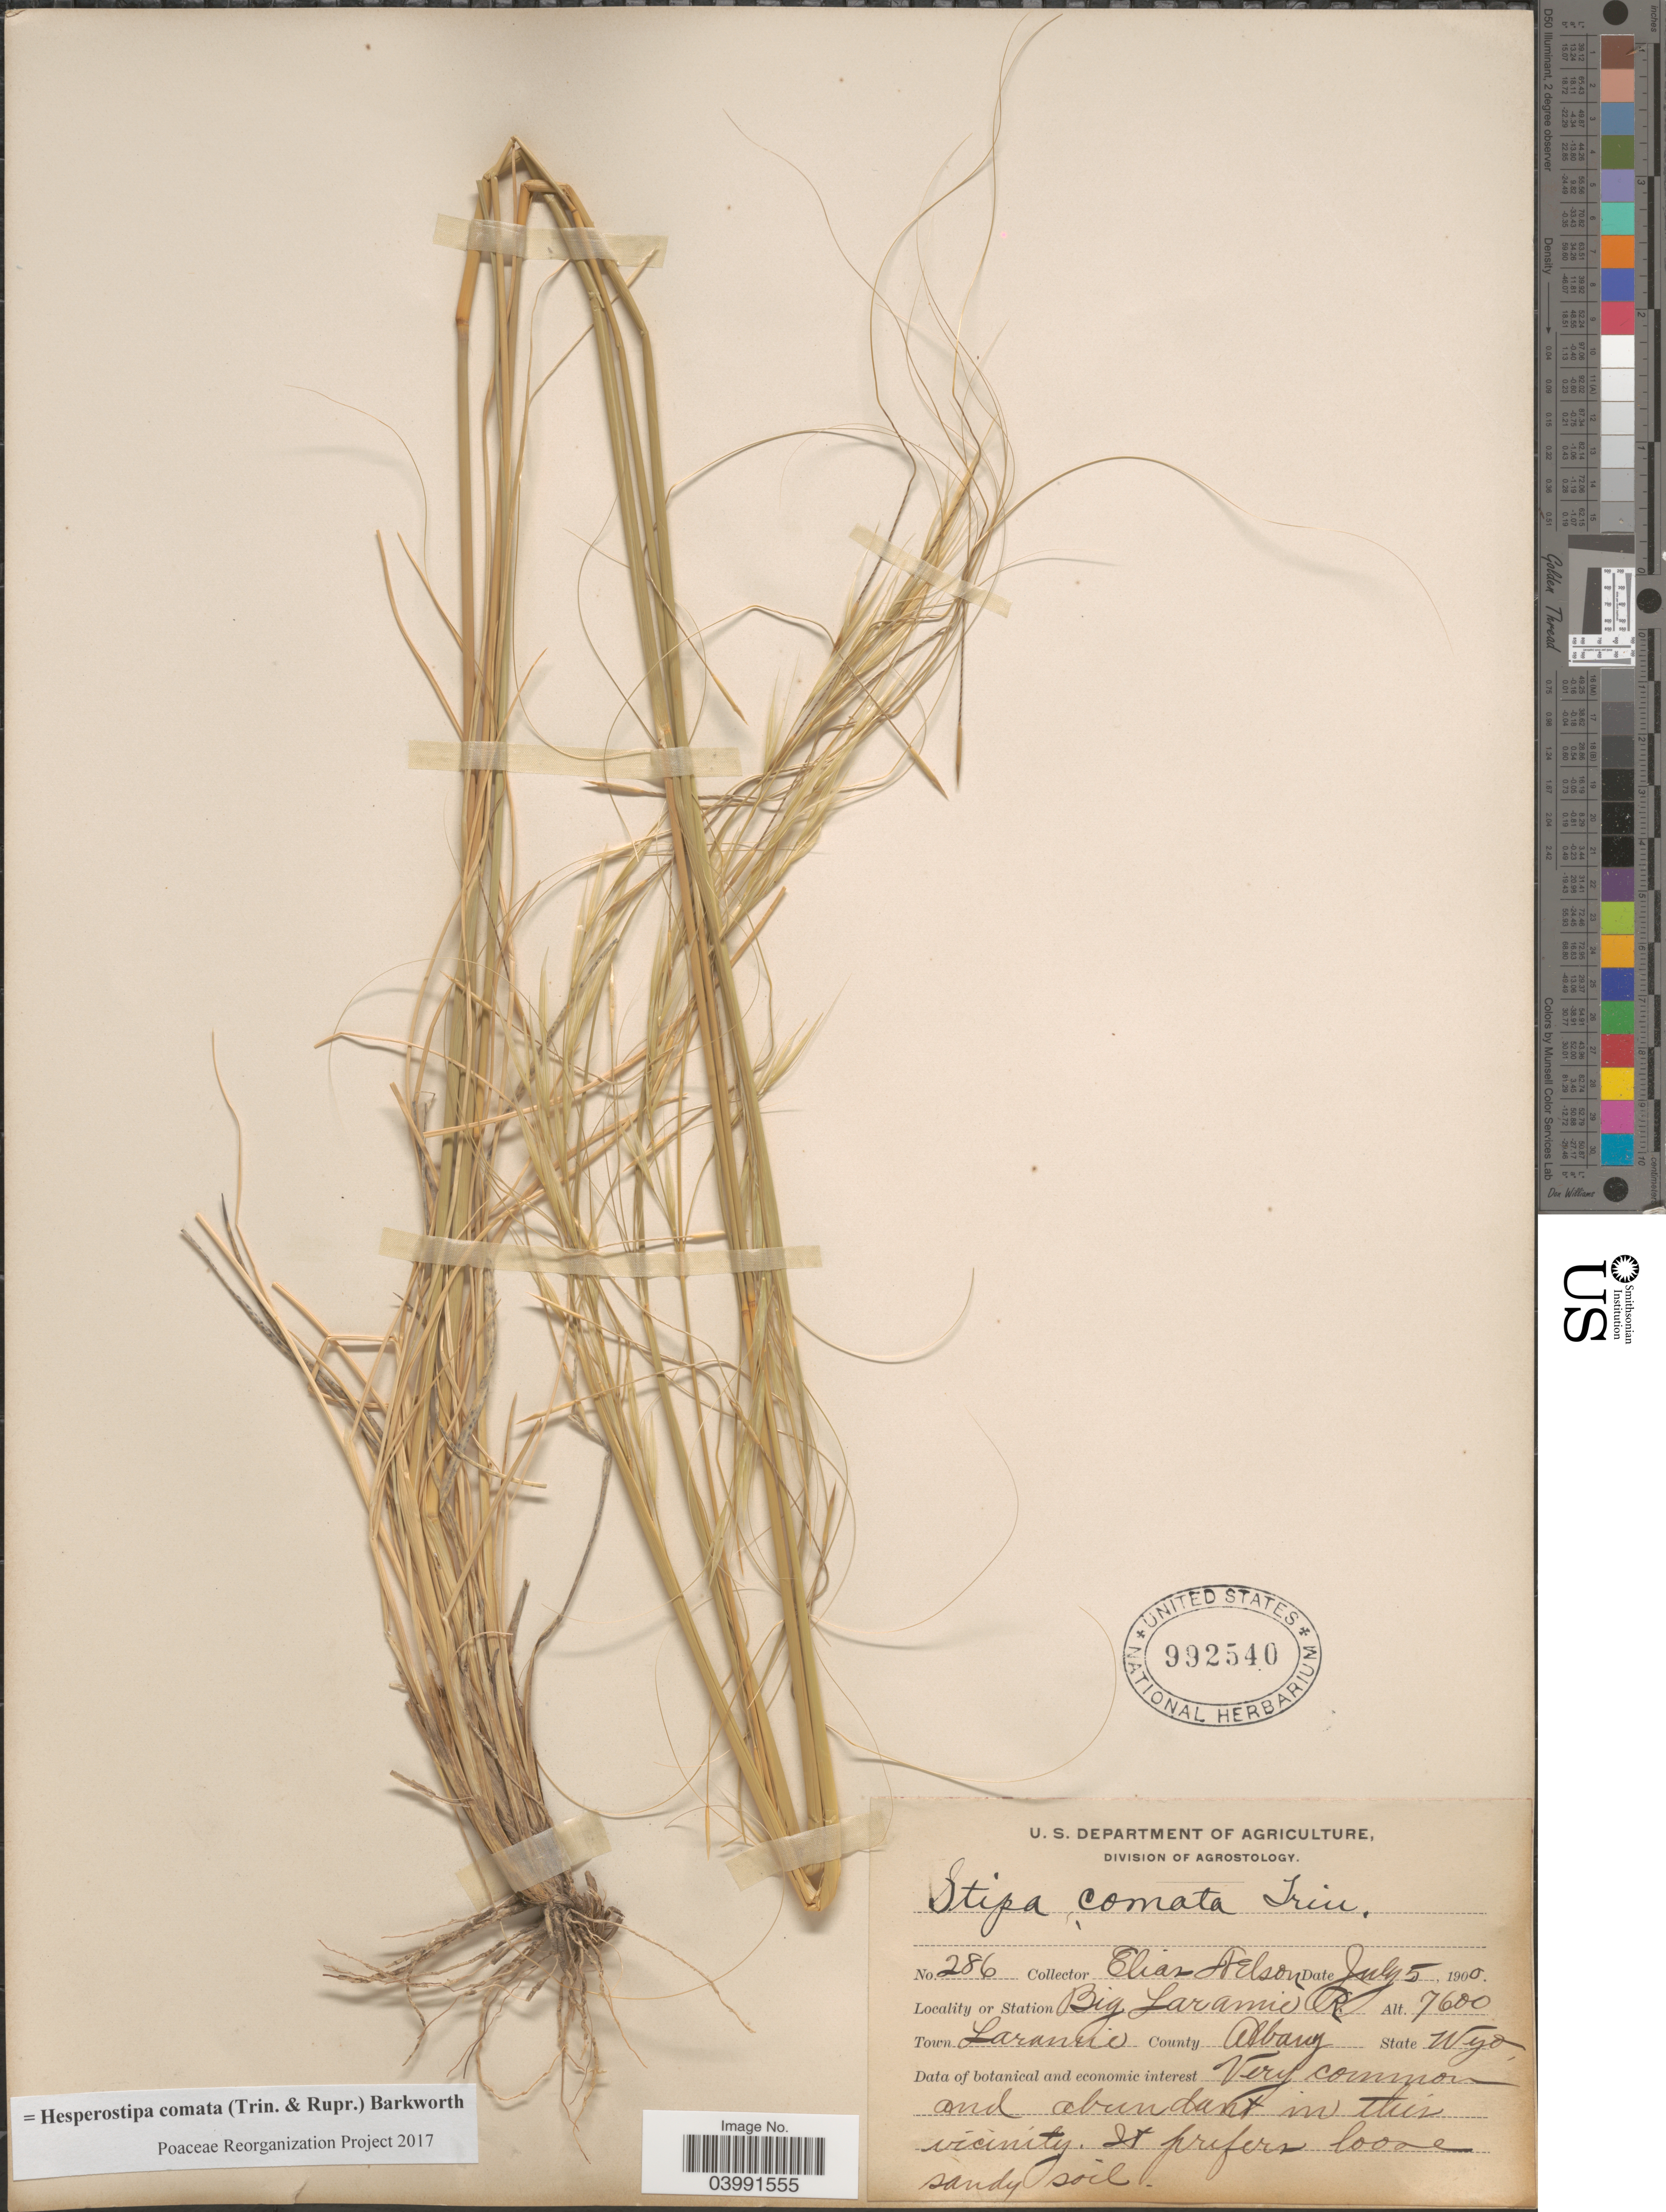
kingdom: Plantae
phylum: Tracheophyta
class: Liliopsida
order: Poales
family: Poaceae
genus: Hesperostipa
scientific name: Hesperostipa comata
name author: (Trin. & Rupr.) Barkworth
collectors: E. Nelson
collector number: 286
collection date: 1900-07-05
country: United States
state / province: Wyoming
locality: Station Big Laramie R. Town Laramie. County Albany.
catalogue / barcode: US 992540